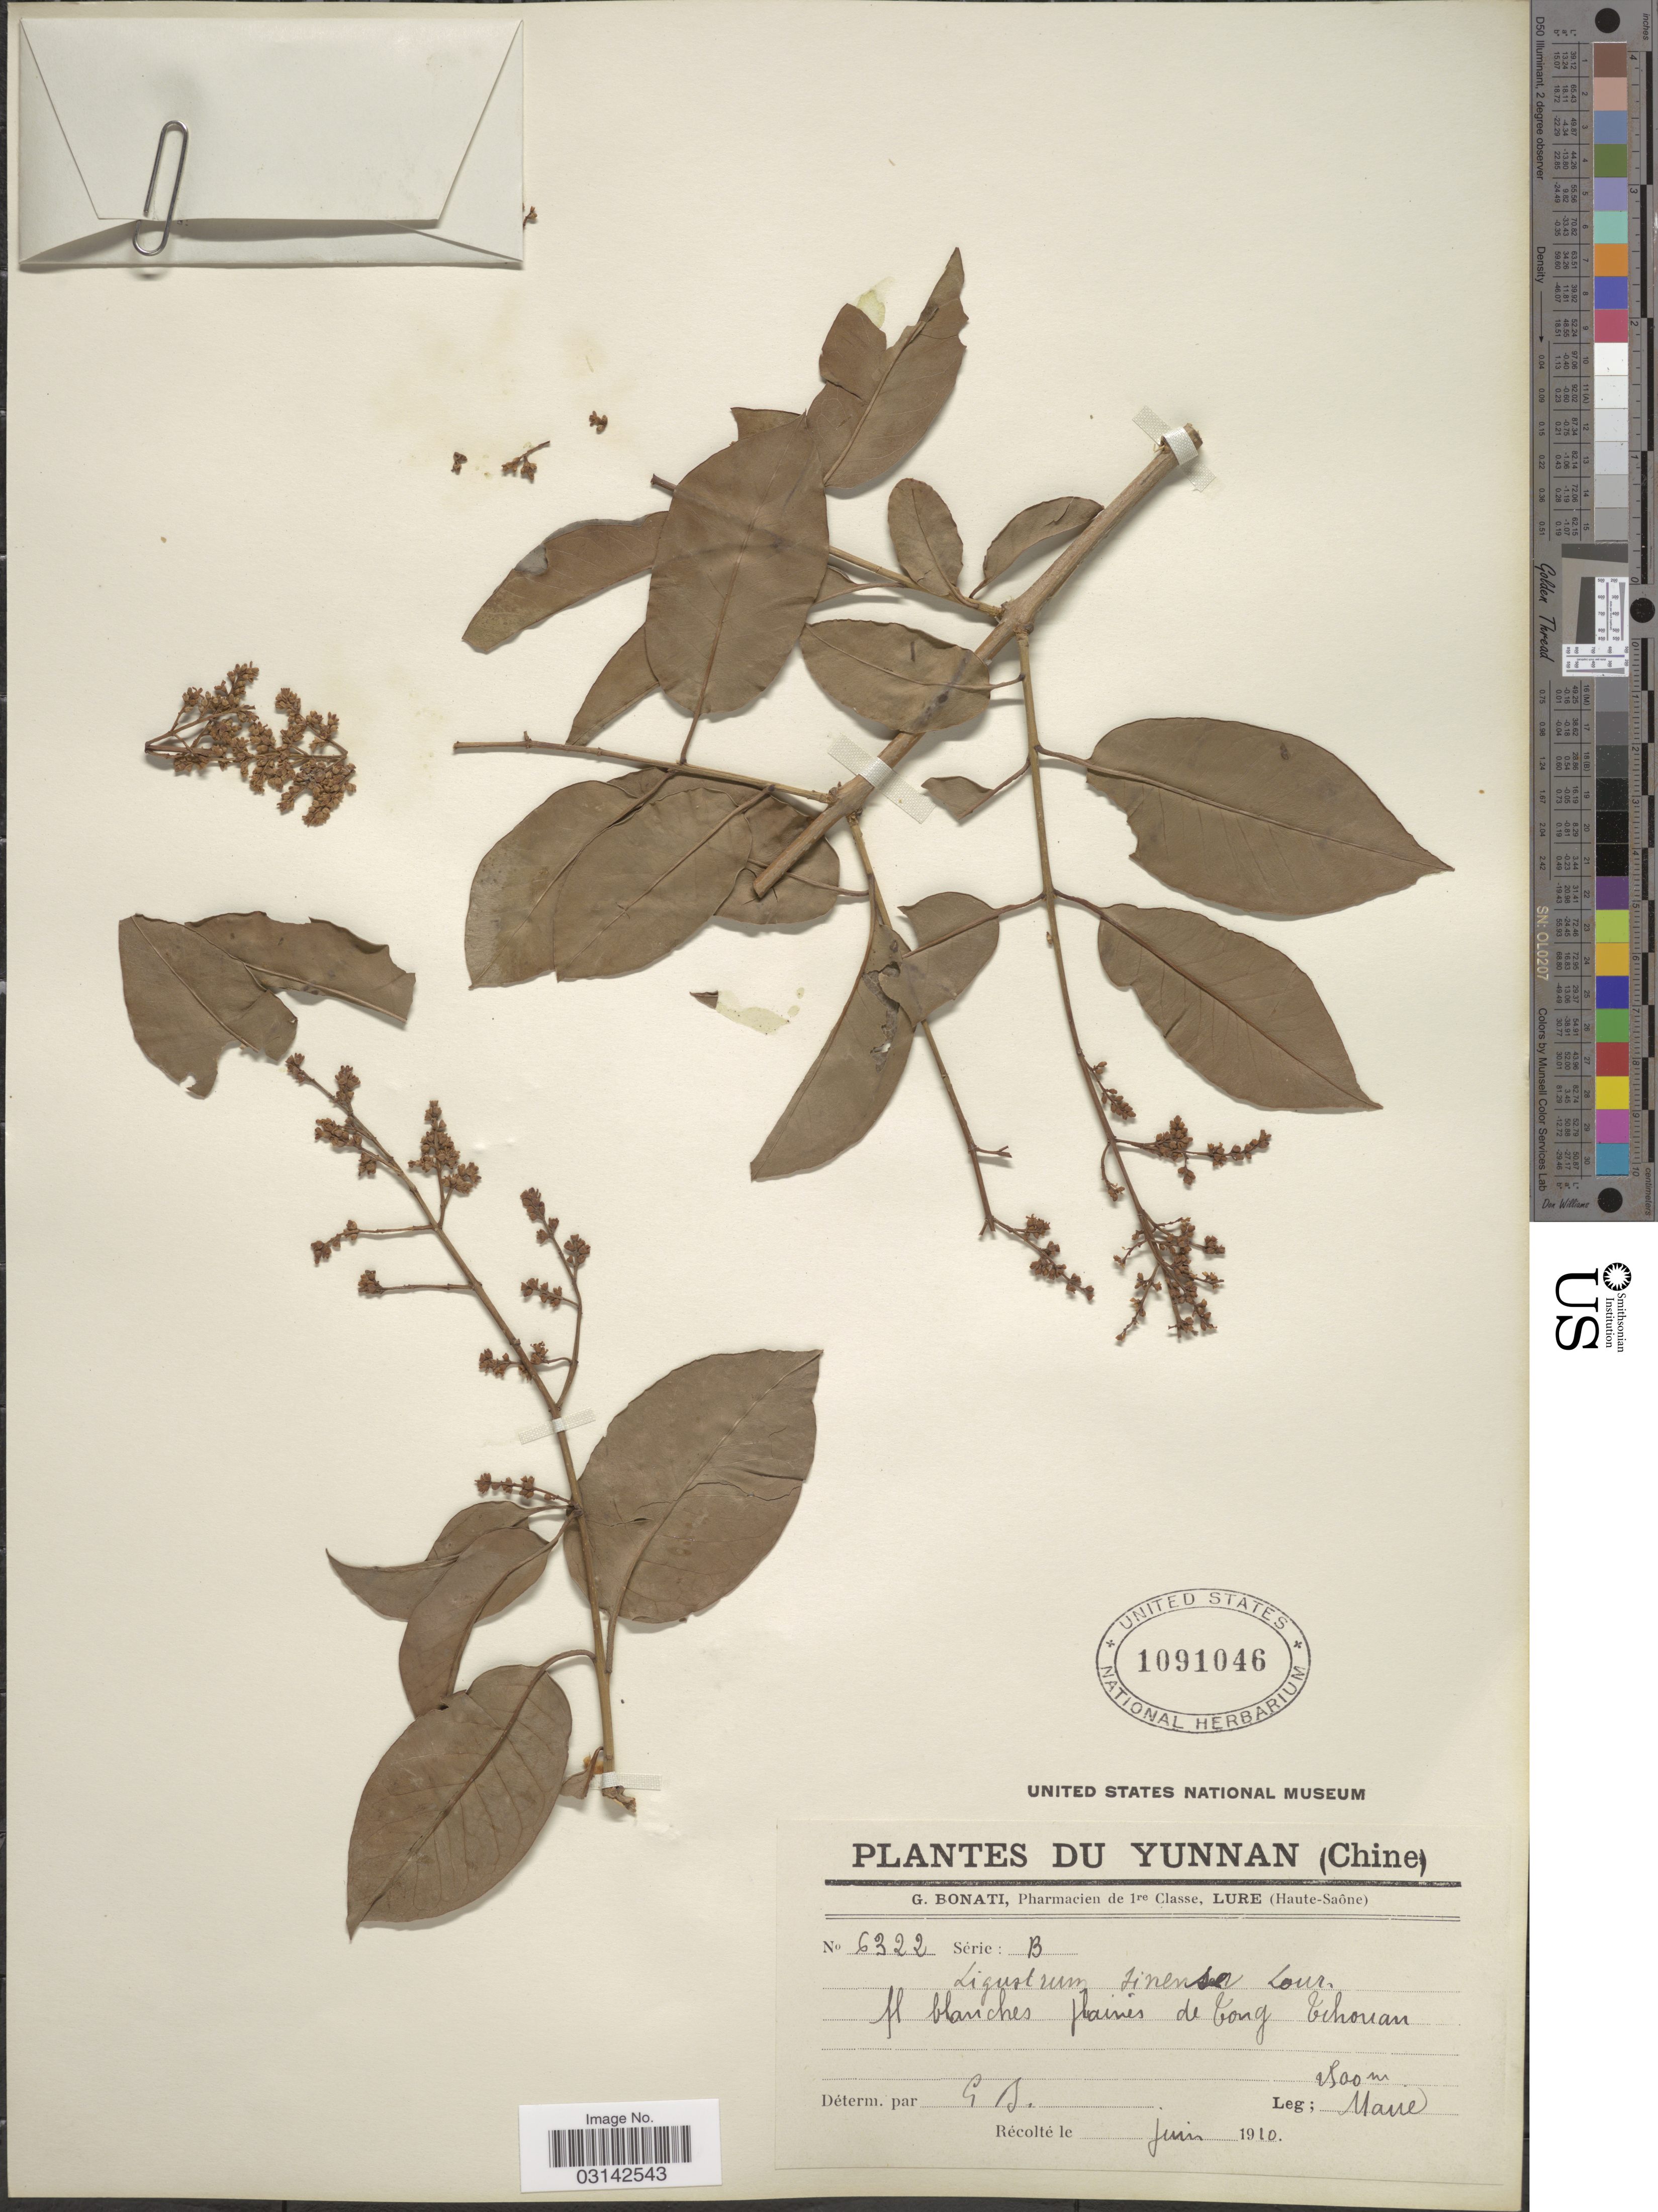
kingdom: Plantae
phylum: Tracheophyta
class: Magnoliopsida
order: Lamiales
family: Oleaceae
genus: Ligustrum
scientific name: Ligustrum sinense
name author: Lour.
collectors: Mane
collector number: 6322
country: China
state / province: Yunnan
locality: Plainés de Tong Tchouan.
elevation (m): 2500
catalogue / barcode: US 1091046